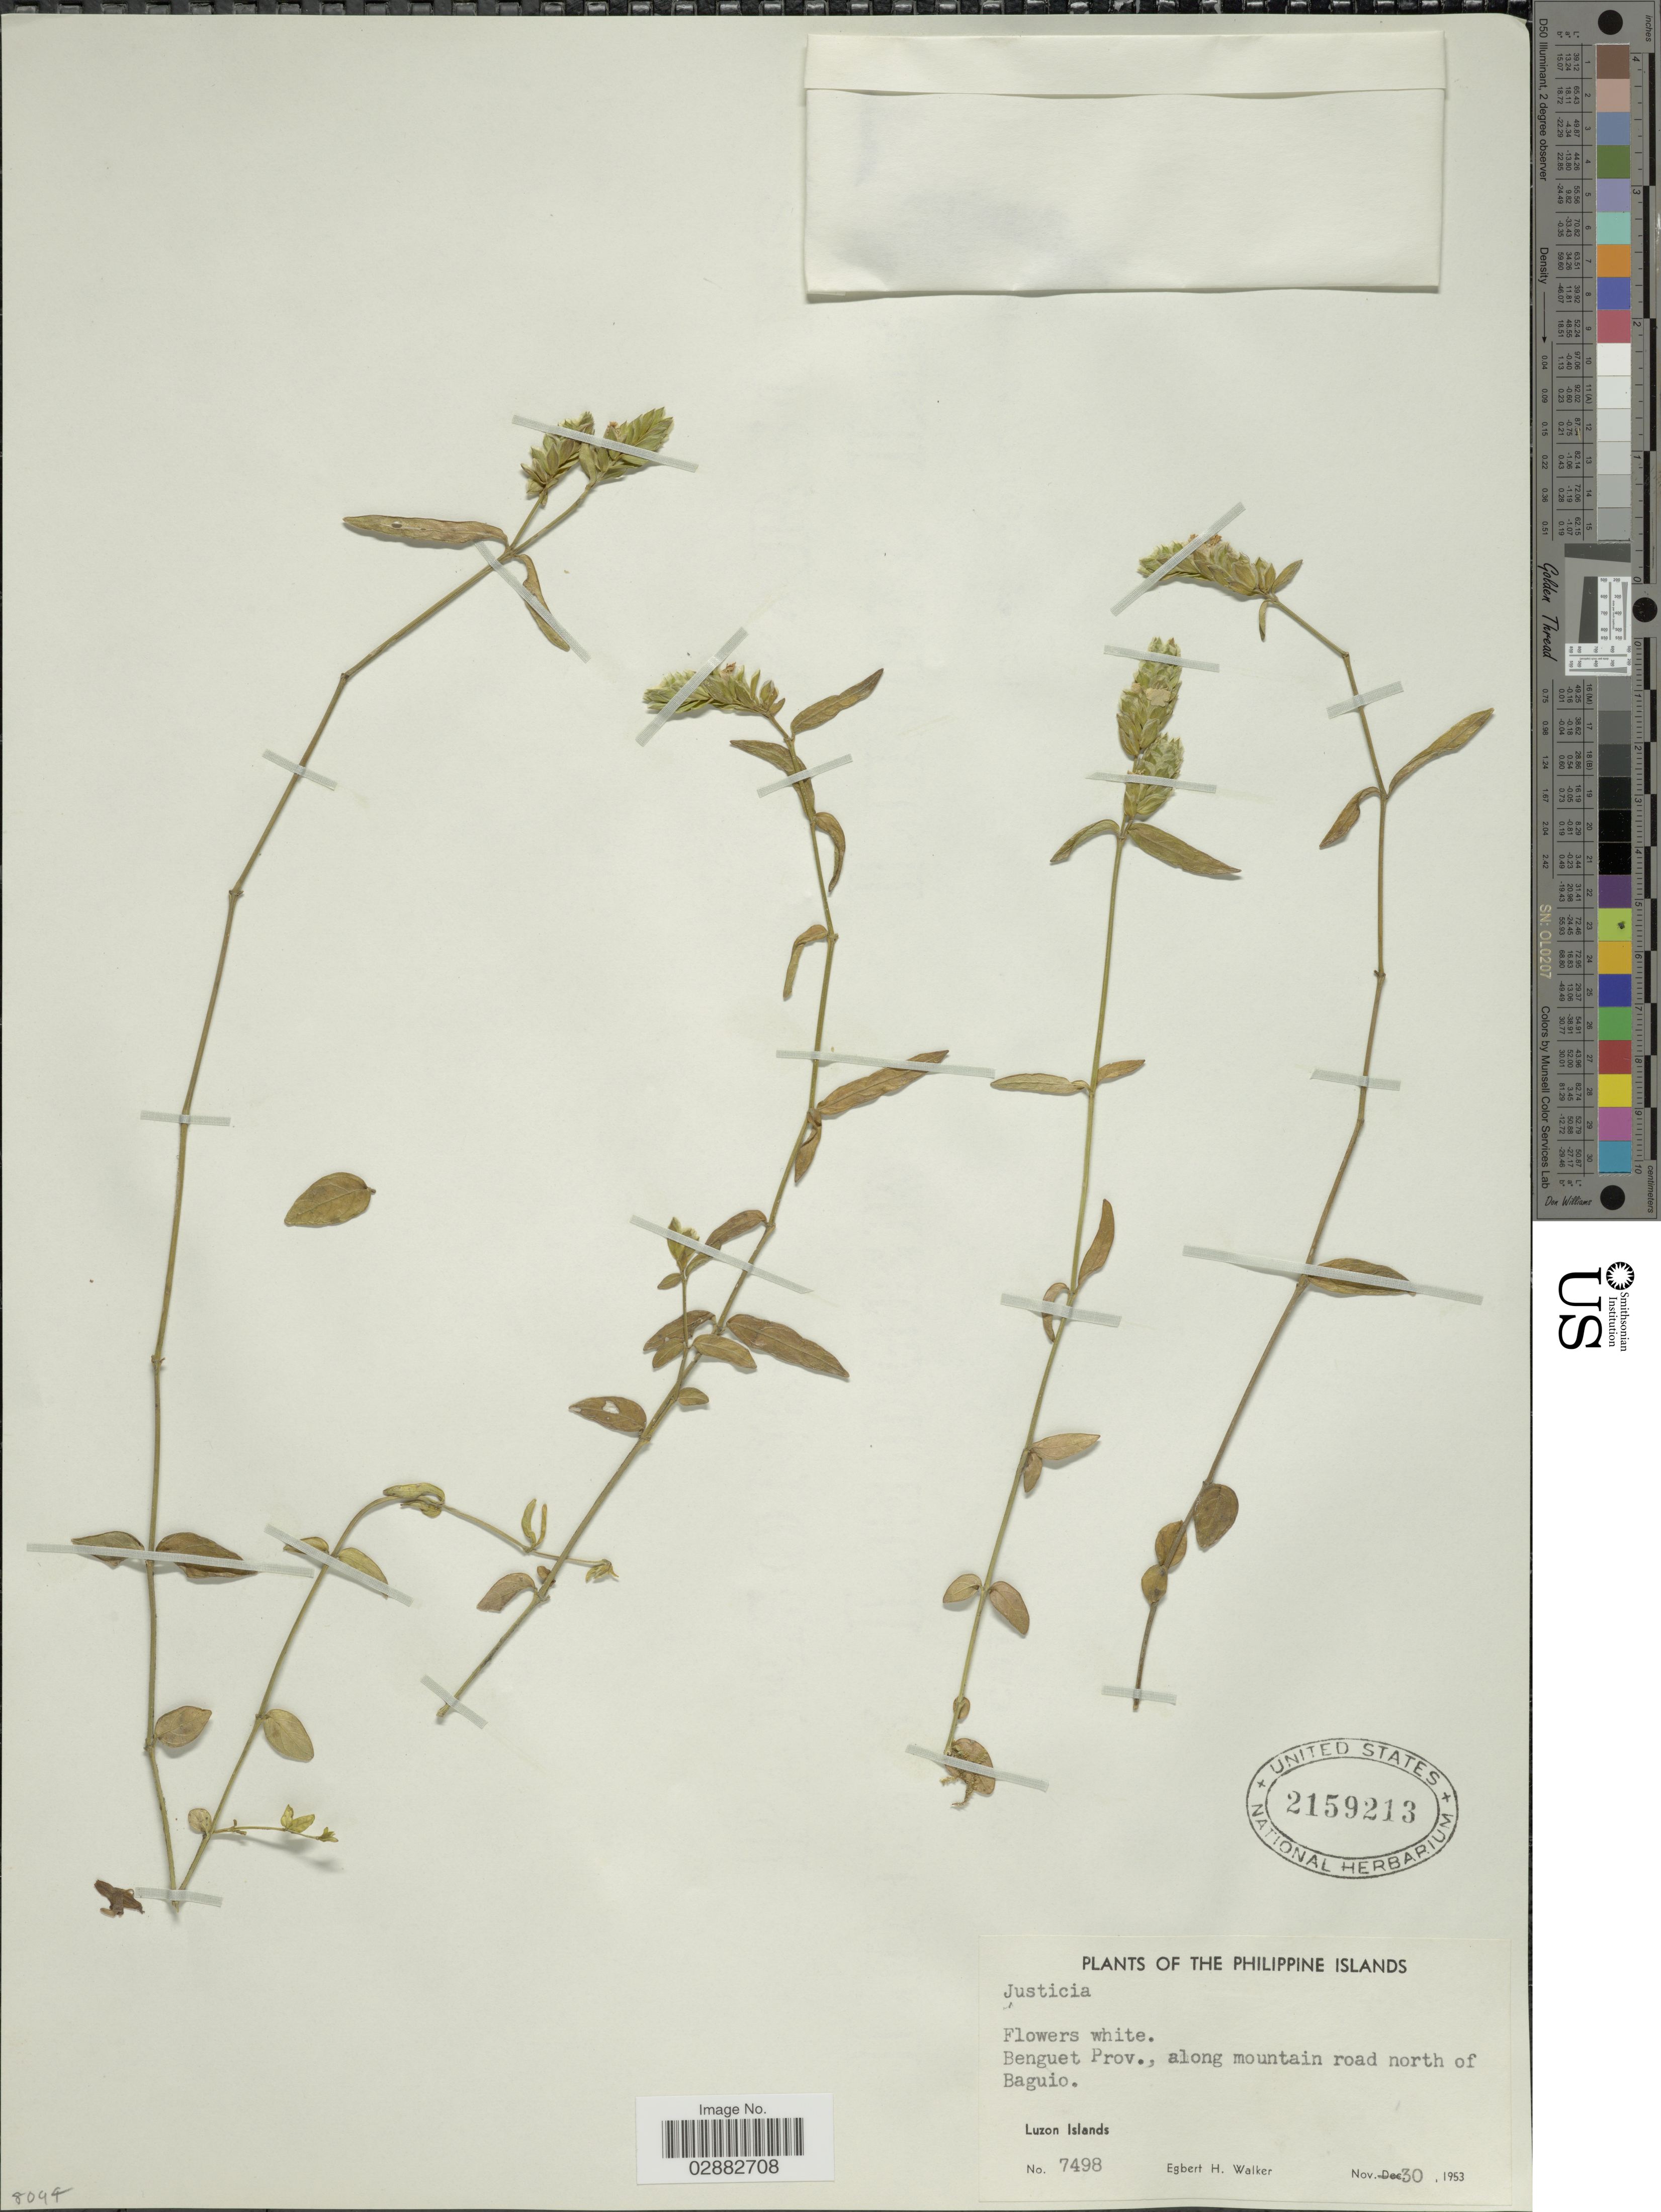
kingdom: Plantae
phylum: Tracheophyta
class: Magnoliopsida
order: Lamiales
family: Acanthaceae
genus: Justicia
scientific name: Justicia sp.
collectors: E. H. Walker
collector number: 7498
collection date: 1953-11-30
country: Philippines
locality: Philippine Islands. Benguet Prov., along mountain road north of Baguio, Luzon Islands.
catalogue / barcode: US 2159213